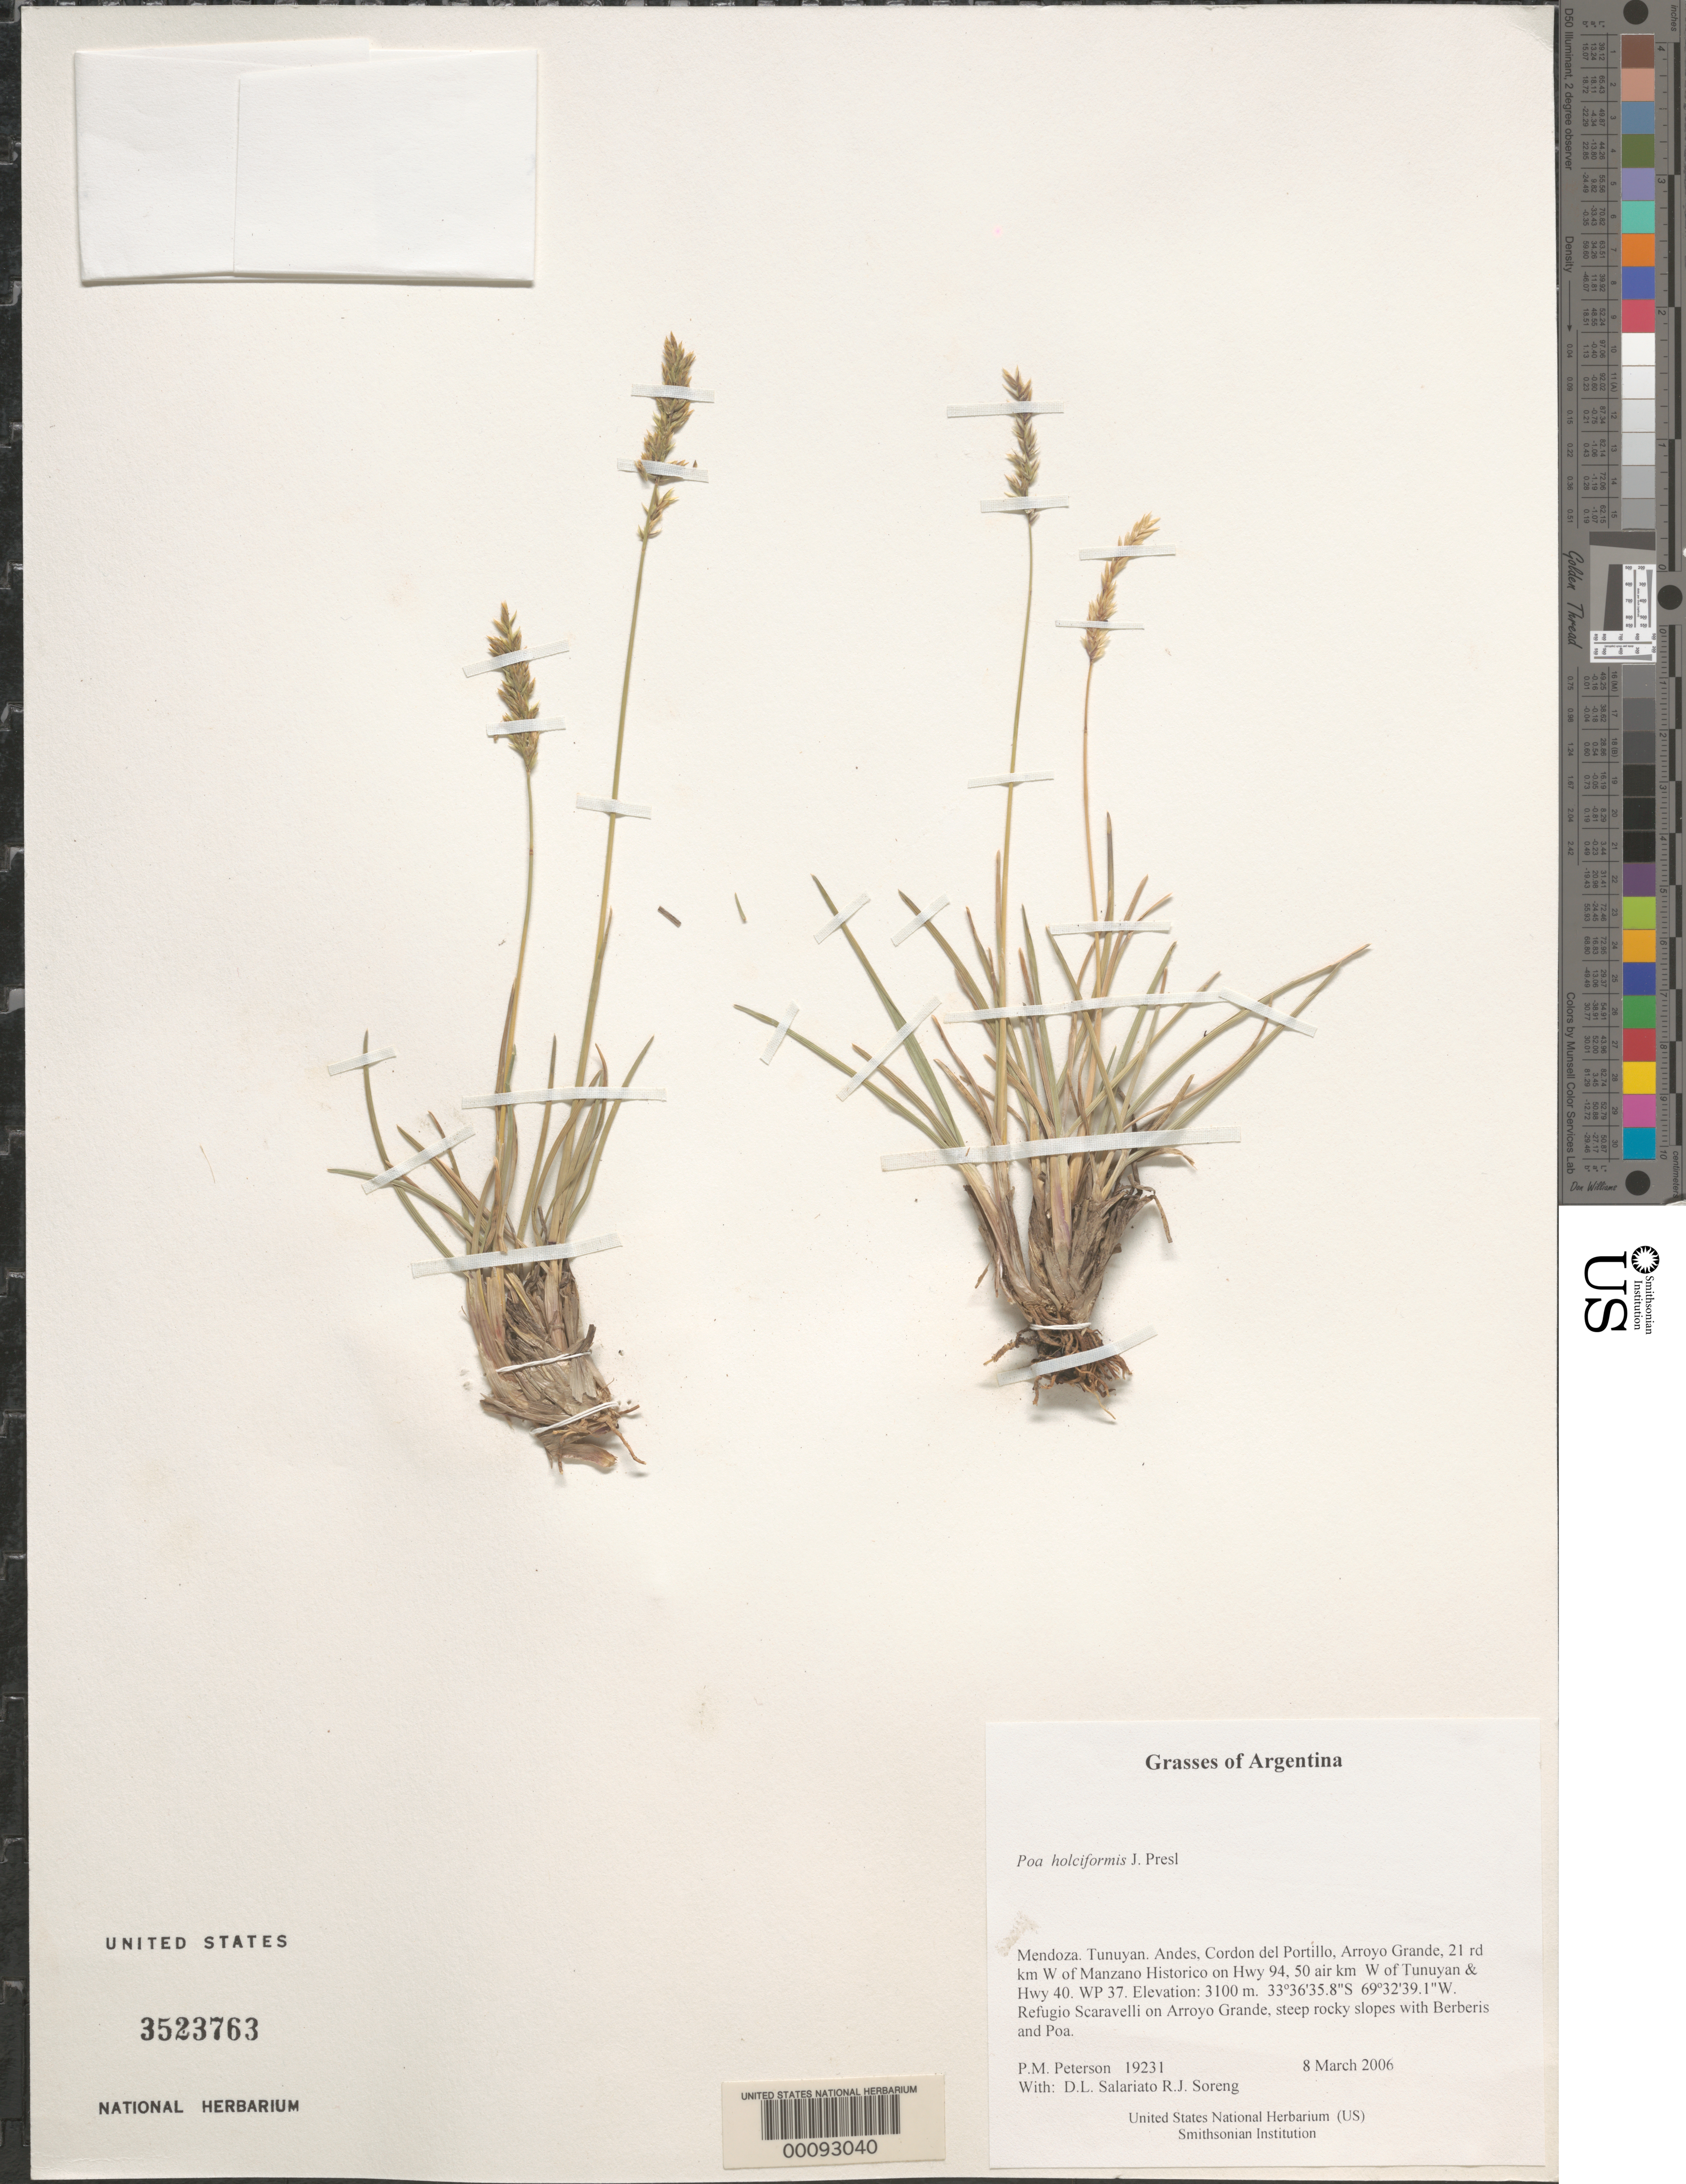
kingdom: Plantae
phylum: Tracheophyta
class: Liliopsida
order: Poales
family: Poaceae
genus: Poa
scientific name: Poa holciformis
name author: J. Presl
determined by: Soreng, Robert J., Research Associate (BOT), Smithsonian Institution - National Museum of Natural History (UNITED STATES)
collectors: P. M. Peterson, R. J. Soreng, D. Salariato & A. Panizza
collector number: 19231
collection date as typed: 08 Mar 2006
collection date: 2006-03-08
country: Argentina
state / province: Mendoza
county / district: Tunuyan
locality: Andes, Cordon del Portillo, Arroyo Grande, 21 rd km W of Manzano Historico on Hwy 94, 50 air km W of Tunuyan & Hwy 40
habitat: Refugio Scaravelli on Arroyo Grande, steep rocky slopes with Berberis and Poa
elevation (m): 3100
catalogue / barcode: US 3523763